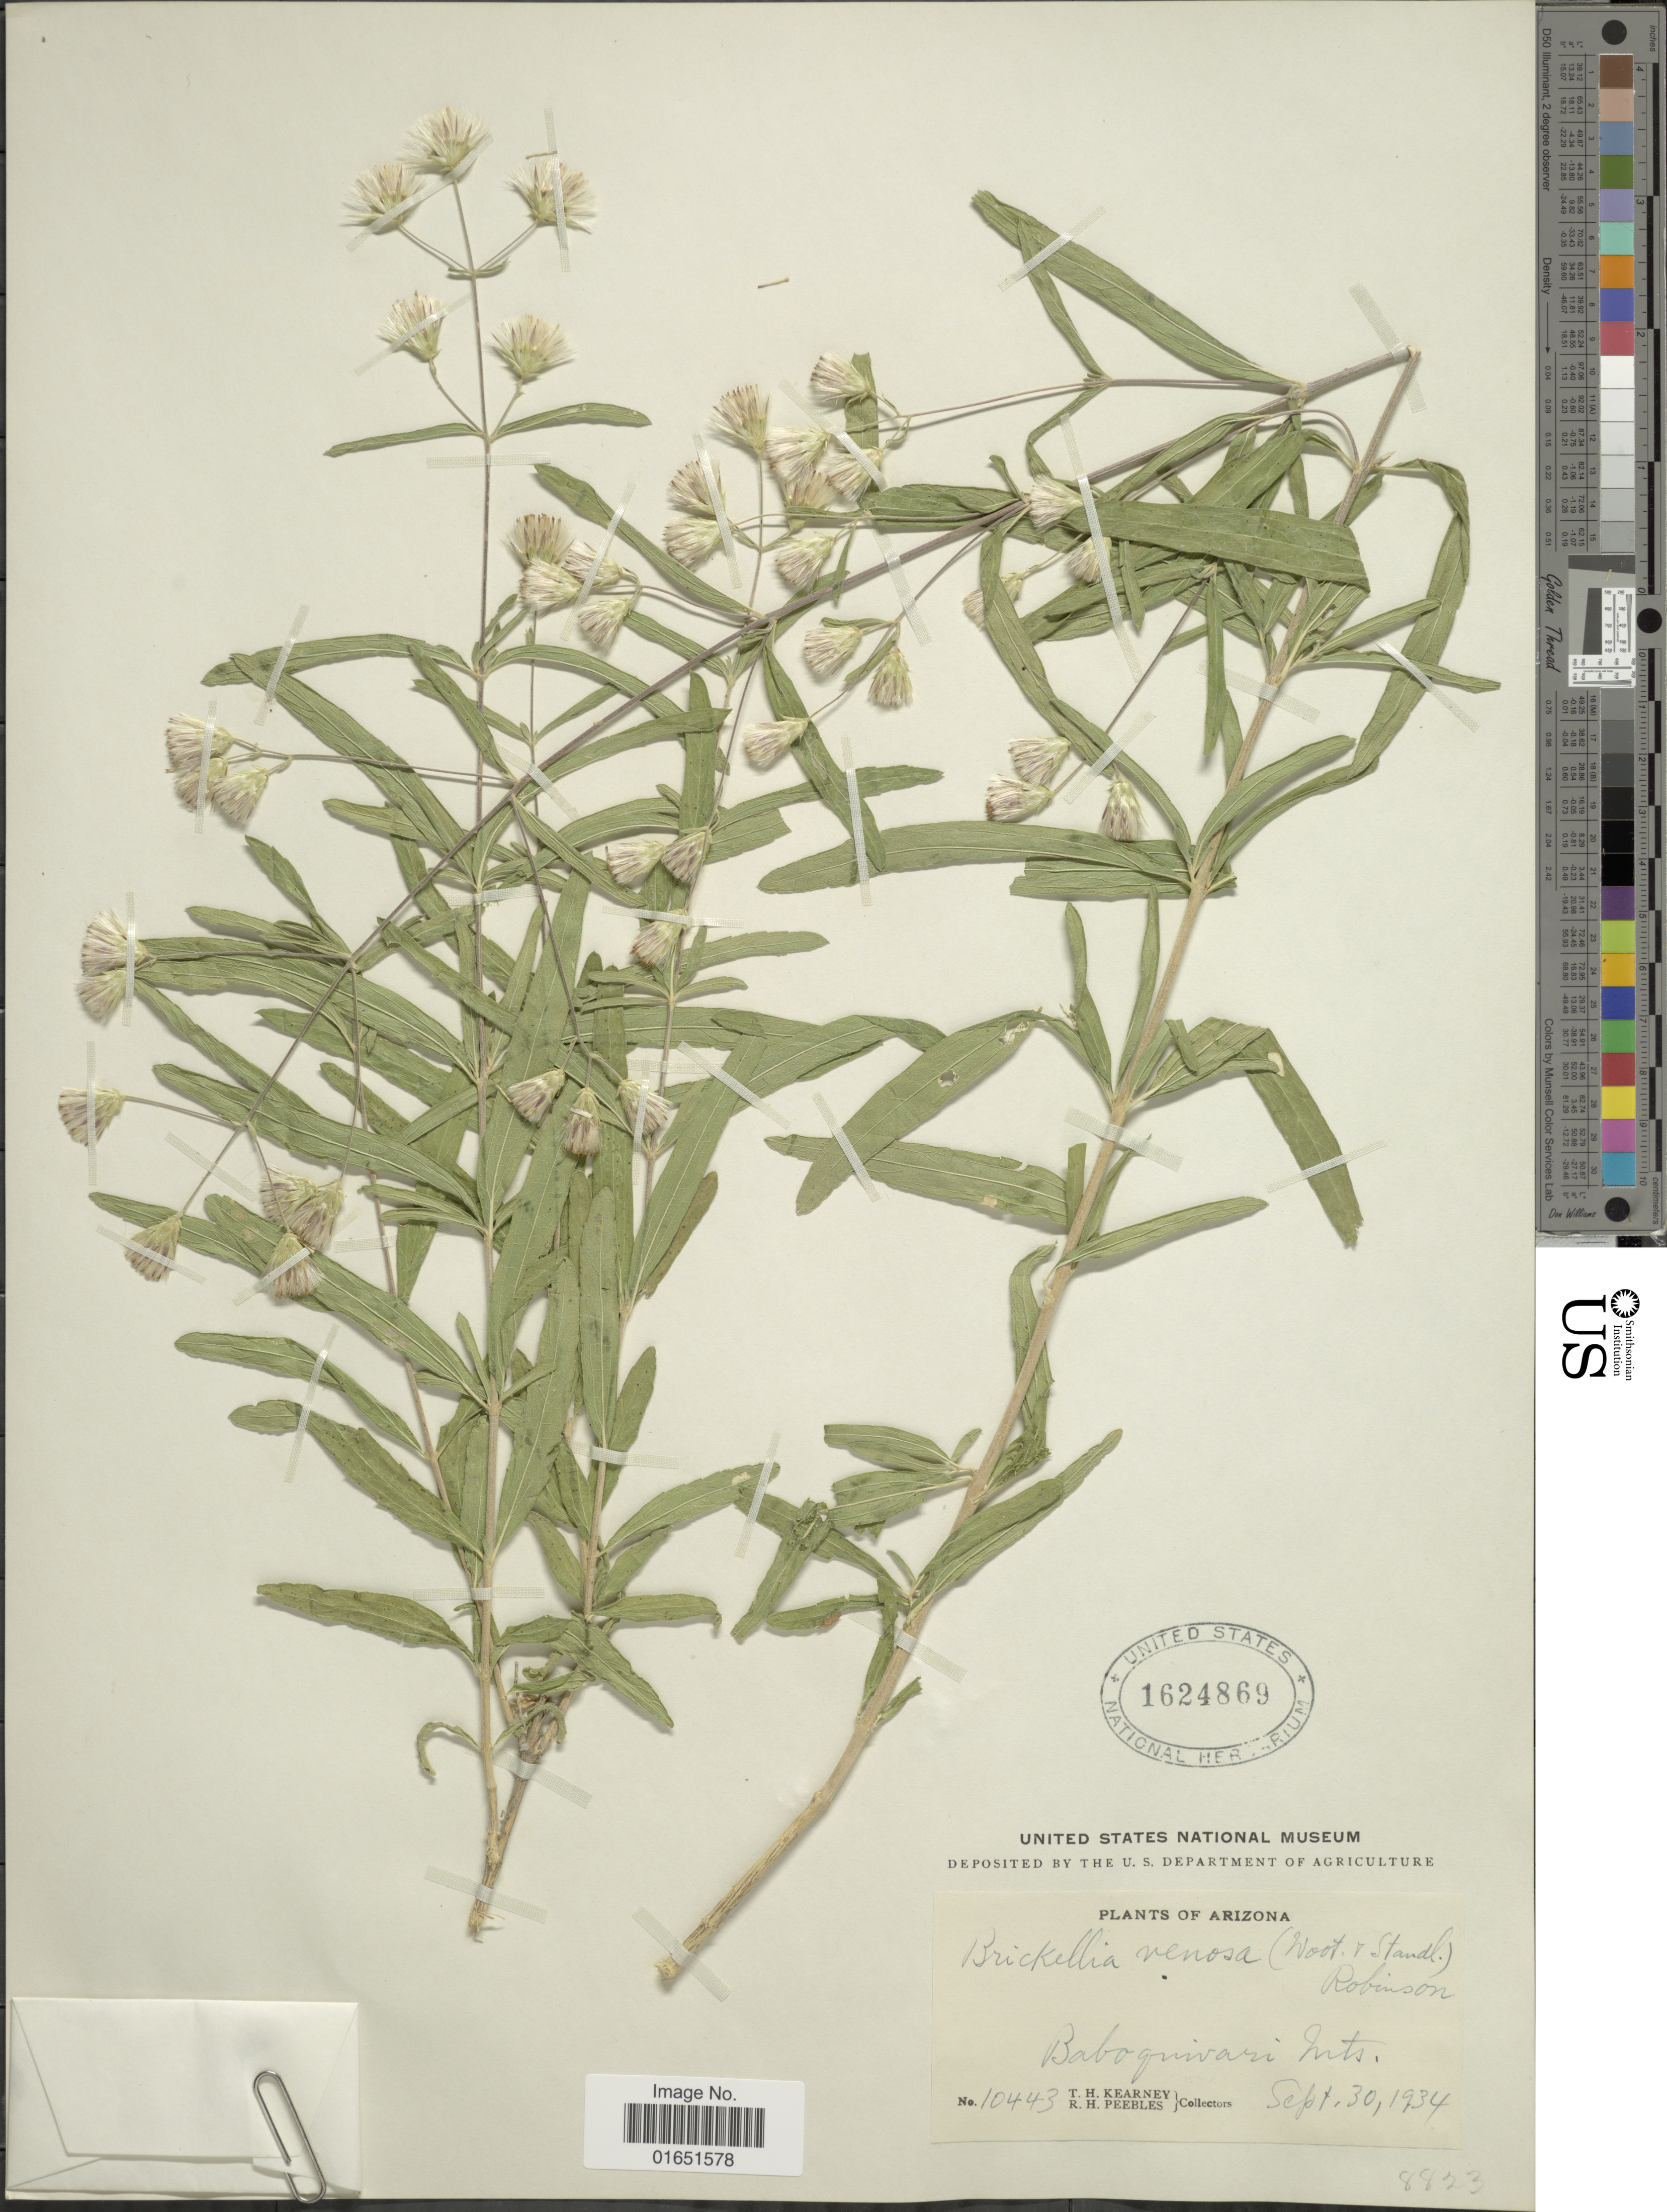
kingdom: Plantae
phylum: Tracheophyta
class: Magnoliopsida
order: Asterales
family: Asteraceae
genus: Brickellia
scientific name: Brickellia venosa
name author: (Wooton & Standl.) B.L. Rob.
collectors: T. H. Kearney & R. H. Peebles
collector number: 10443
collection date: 1934-09-30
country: United States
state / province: Arizona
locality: Baboquivari Mts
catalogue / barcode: US 1624869